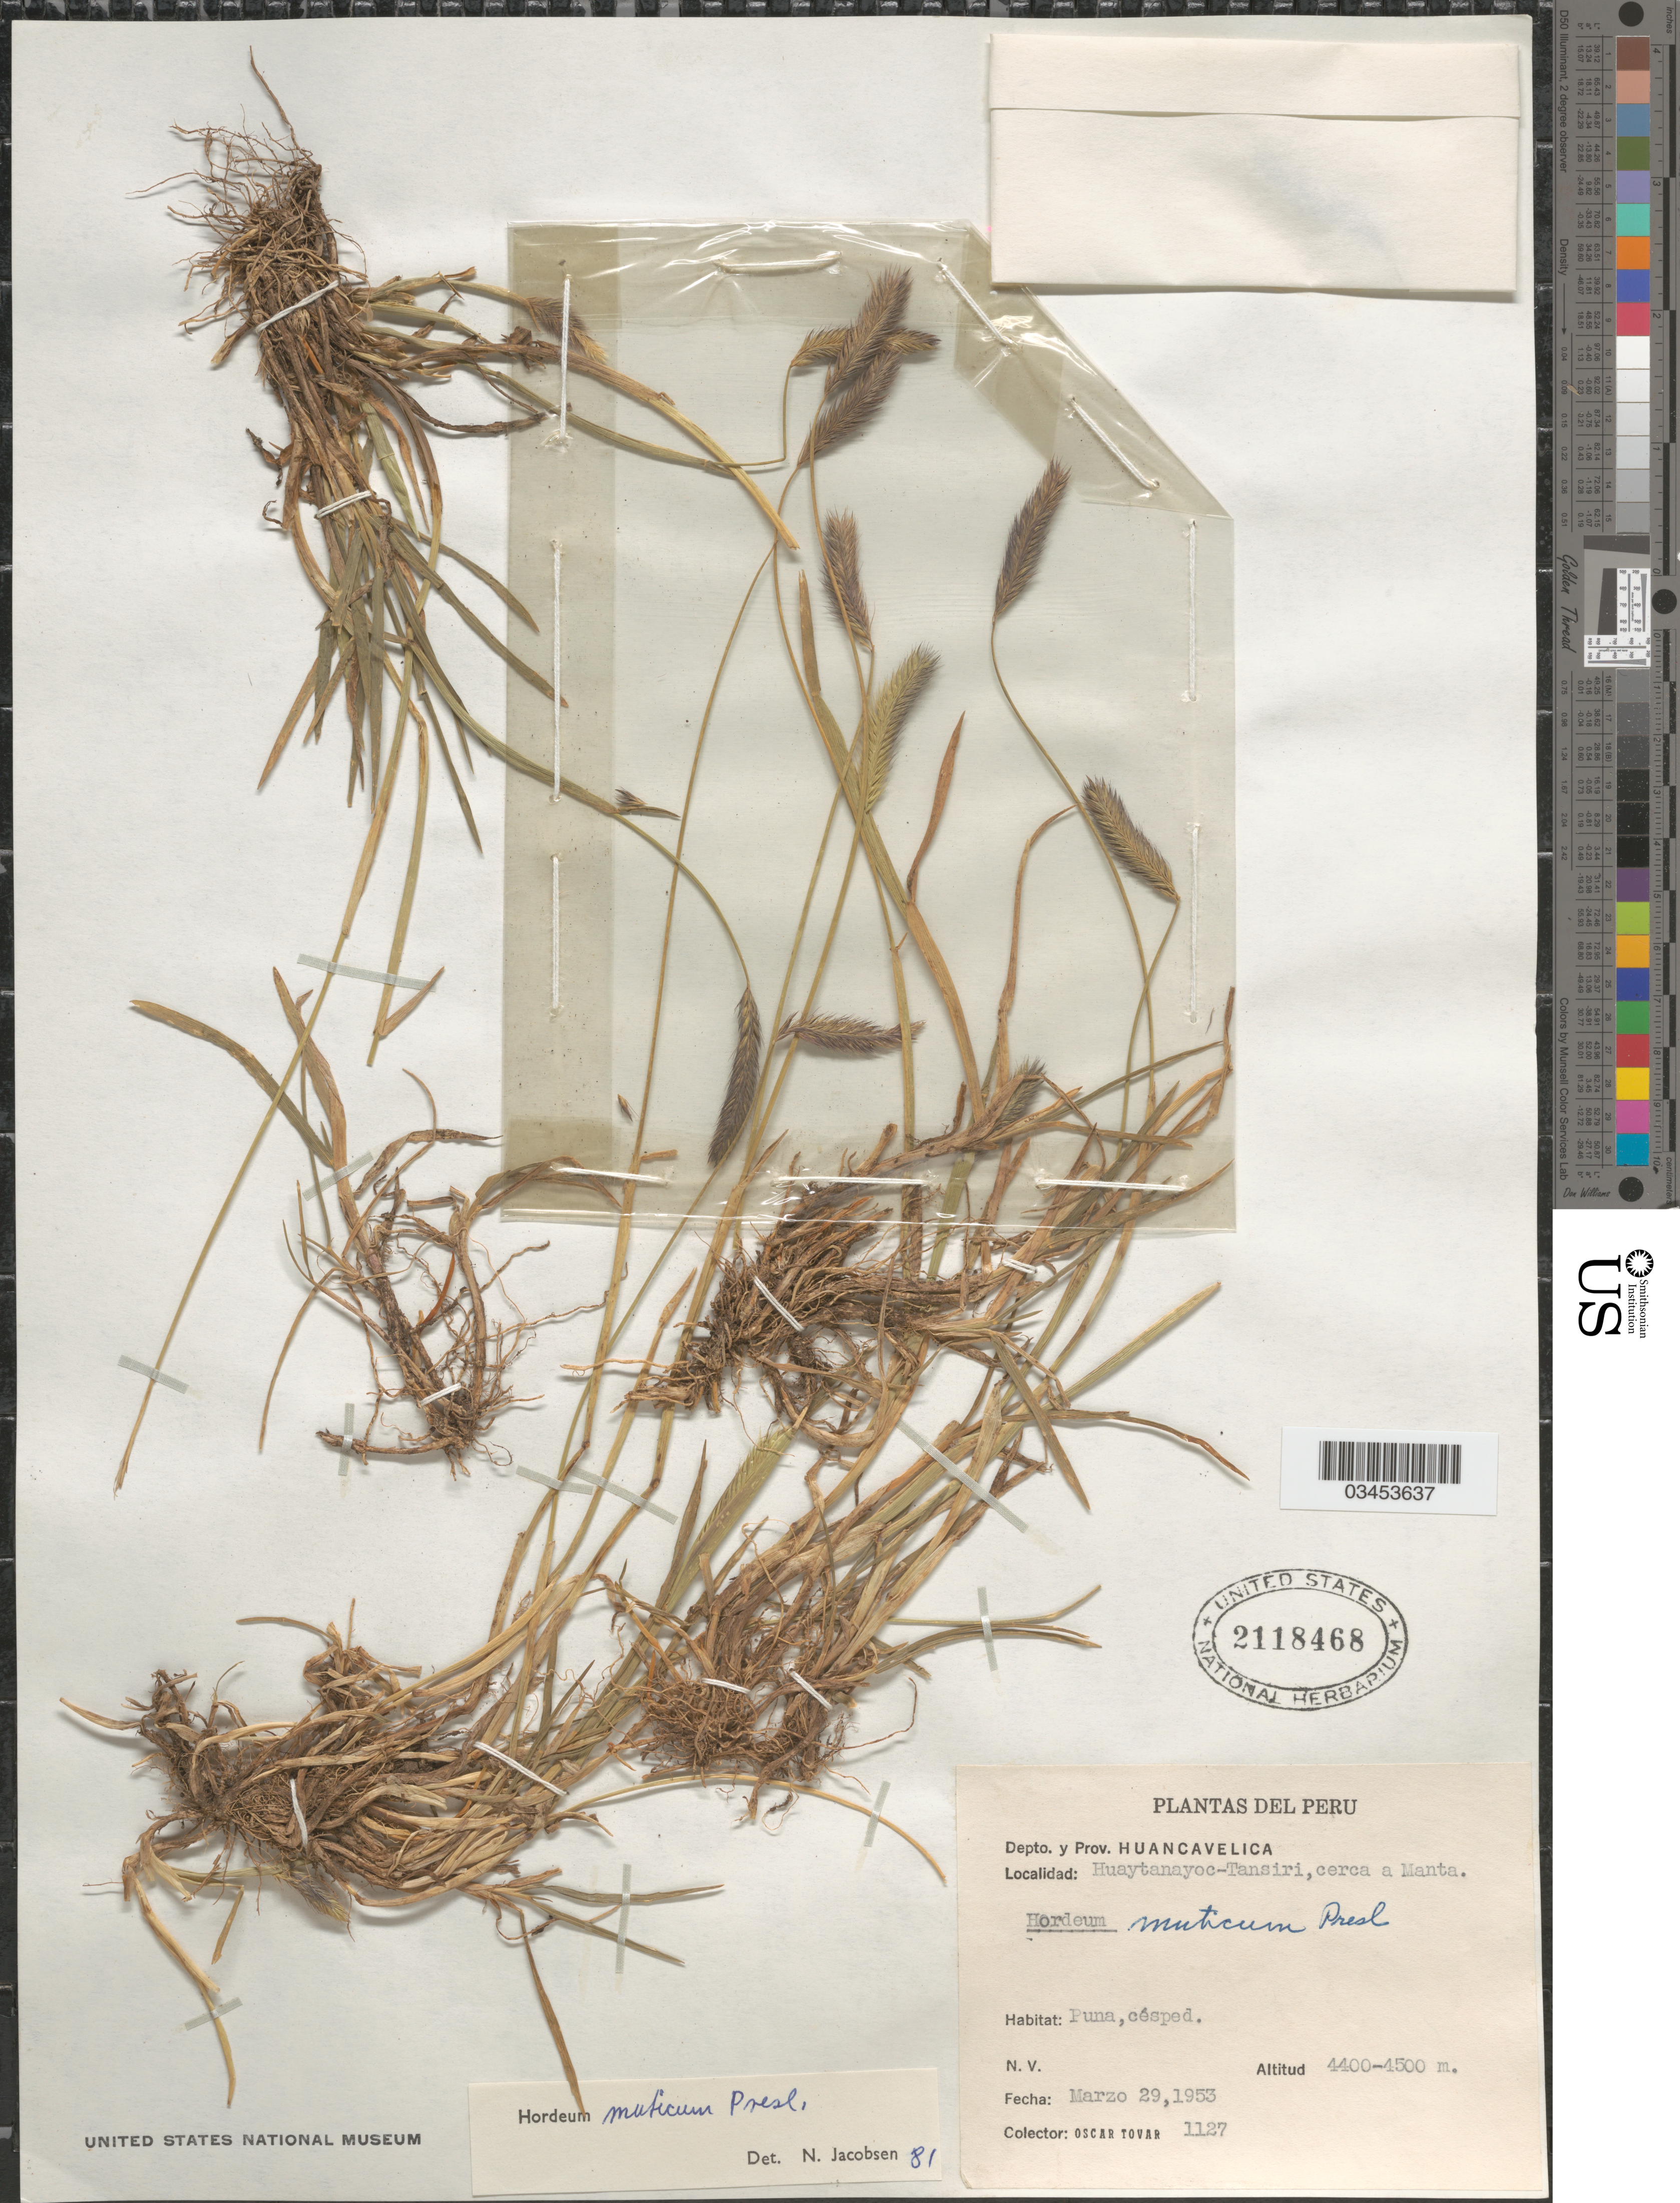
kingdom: Plantae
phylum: Tracheophyta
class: Liliopsida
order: Poales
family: Poaceae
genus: Hordeum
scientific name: Hordeum muticum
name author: J. Presl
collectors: Ó. Tovar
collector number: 1127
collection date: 1953-03-29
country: Peru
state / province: Huancavelica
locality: Depto. y Prov. Huancavelica. Huaytanayoc-Tansiri,cerca a Manta.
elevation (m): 4400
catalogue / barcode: US 2118468